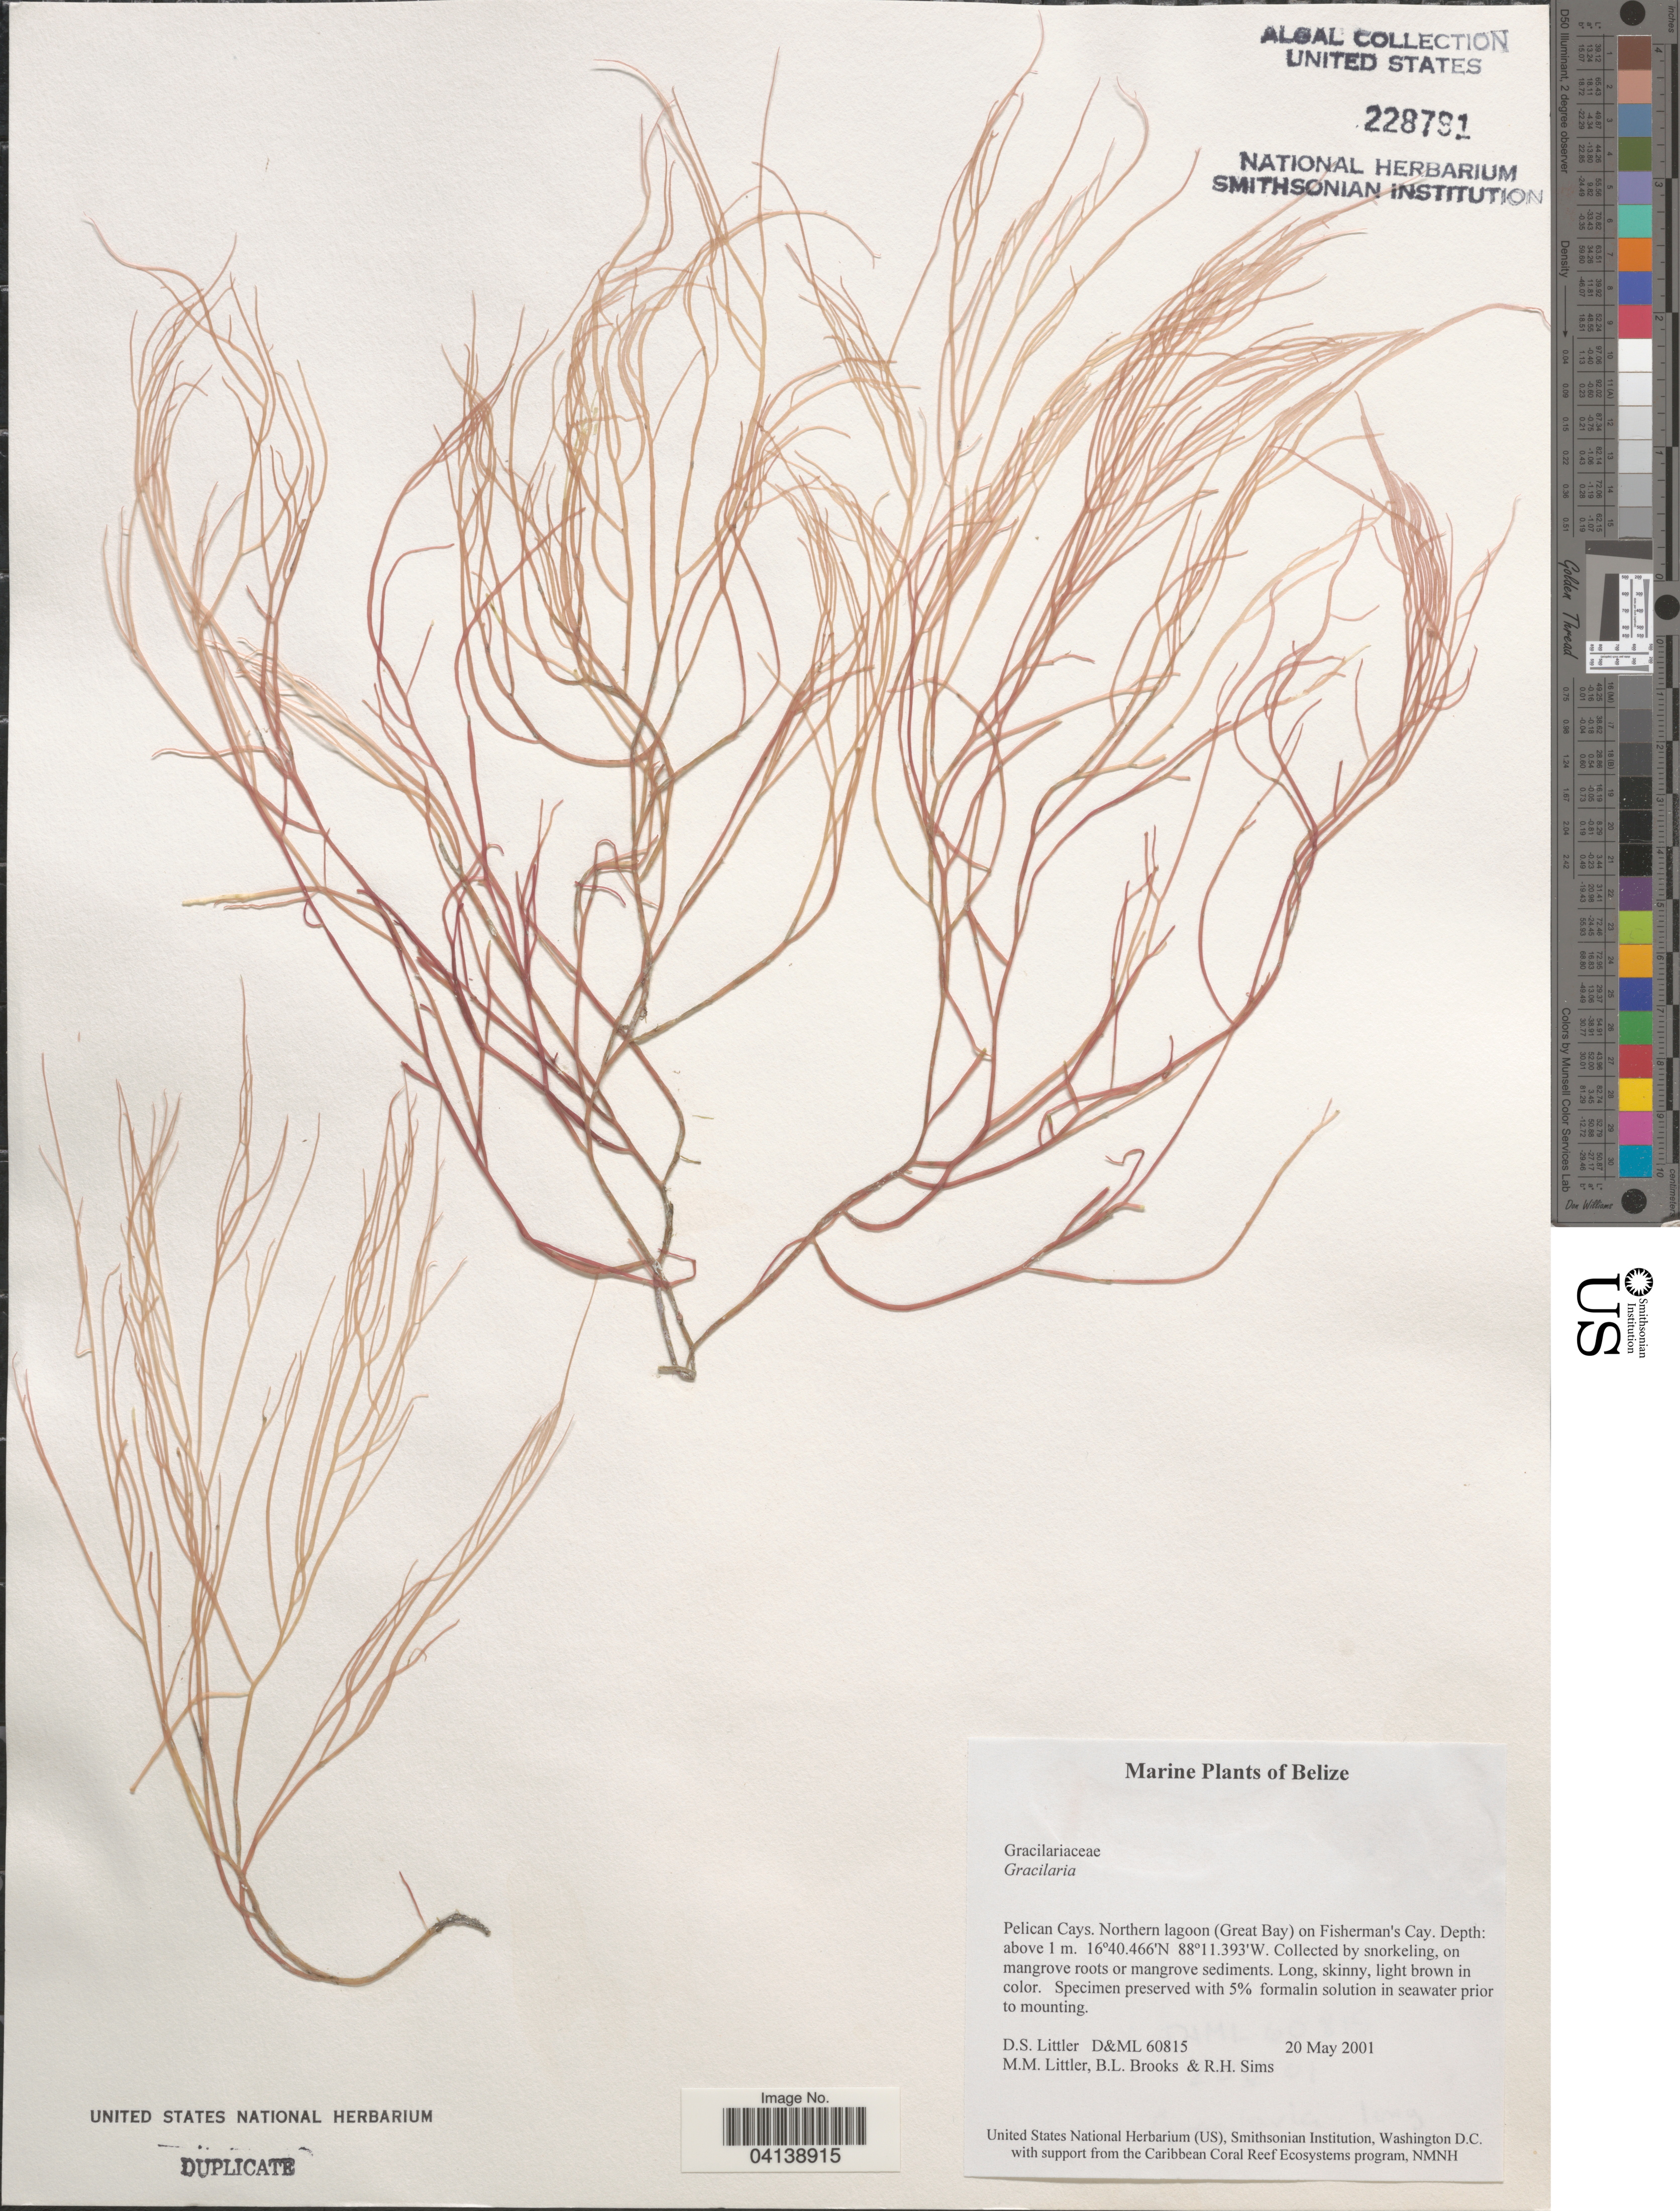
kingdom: Plantae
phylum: Rhodophyta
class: Florideophyceae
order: Gracilariales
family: Gracilariaceae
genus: Gracilaria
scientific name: Gracilaria sp.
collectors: D. S. Littler, B. Brooks & R. H. Sims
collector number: D&ML60815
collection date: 2001-05-20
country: Belize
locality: Pelican Cays. Northern lagoon (Great Bay) on Fisherman's Cay.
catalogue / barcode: US 228791